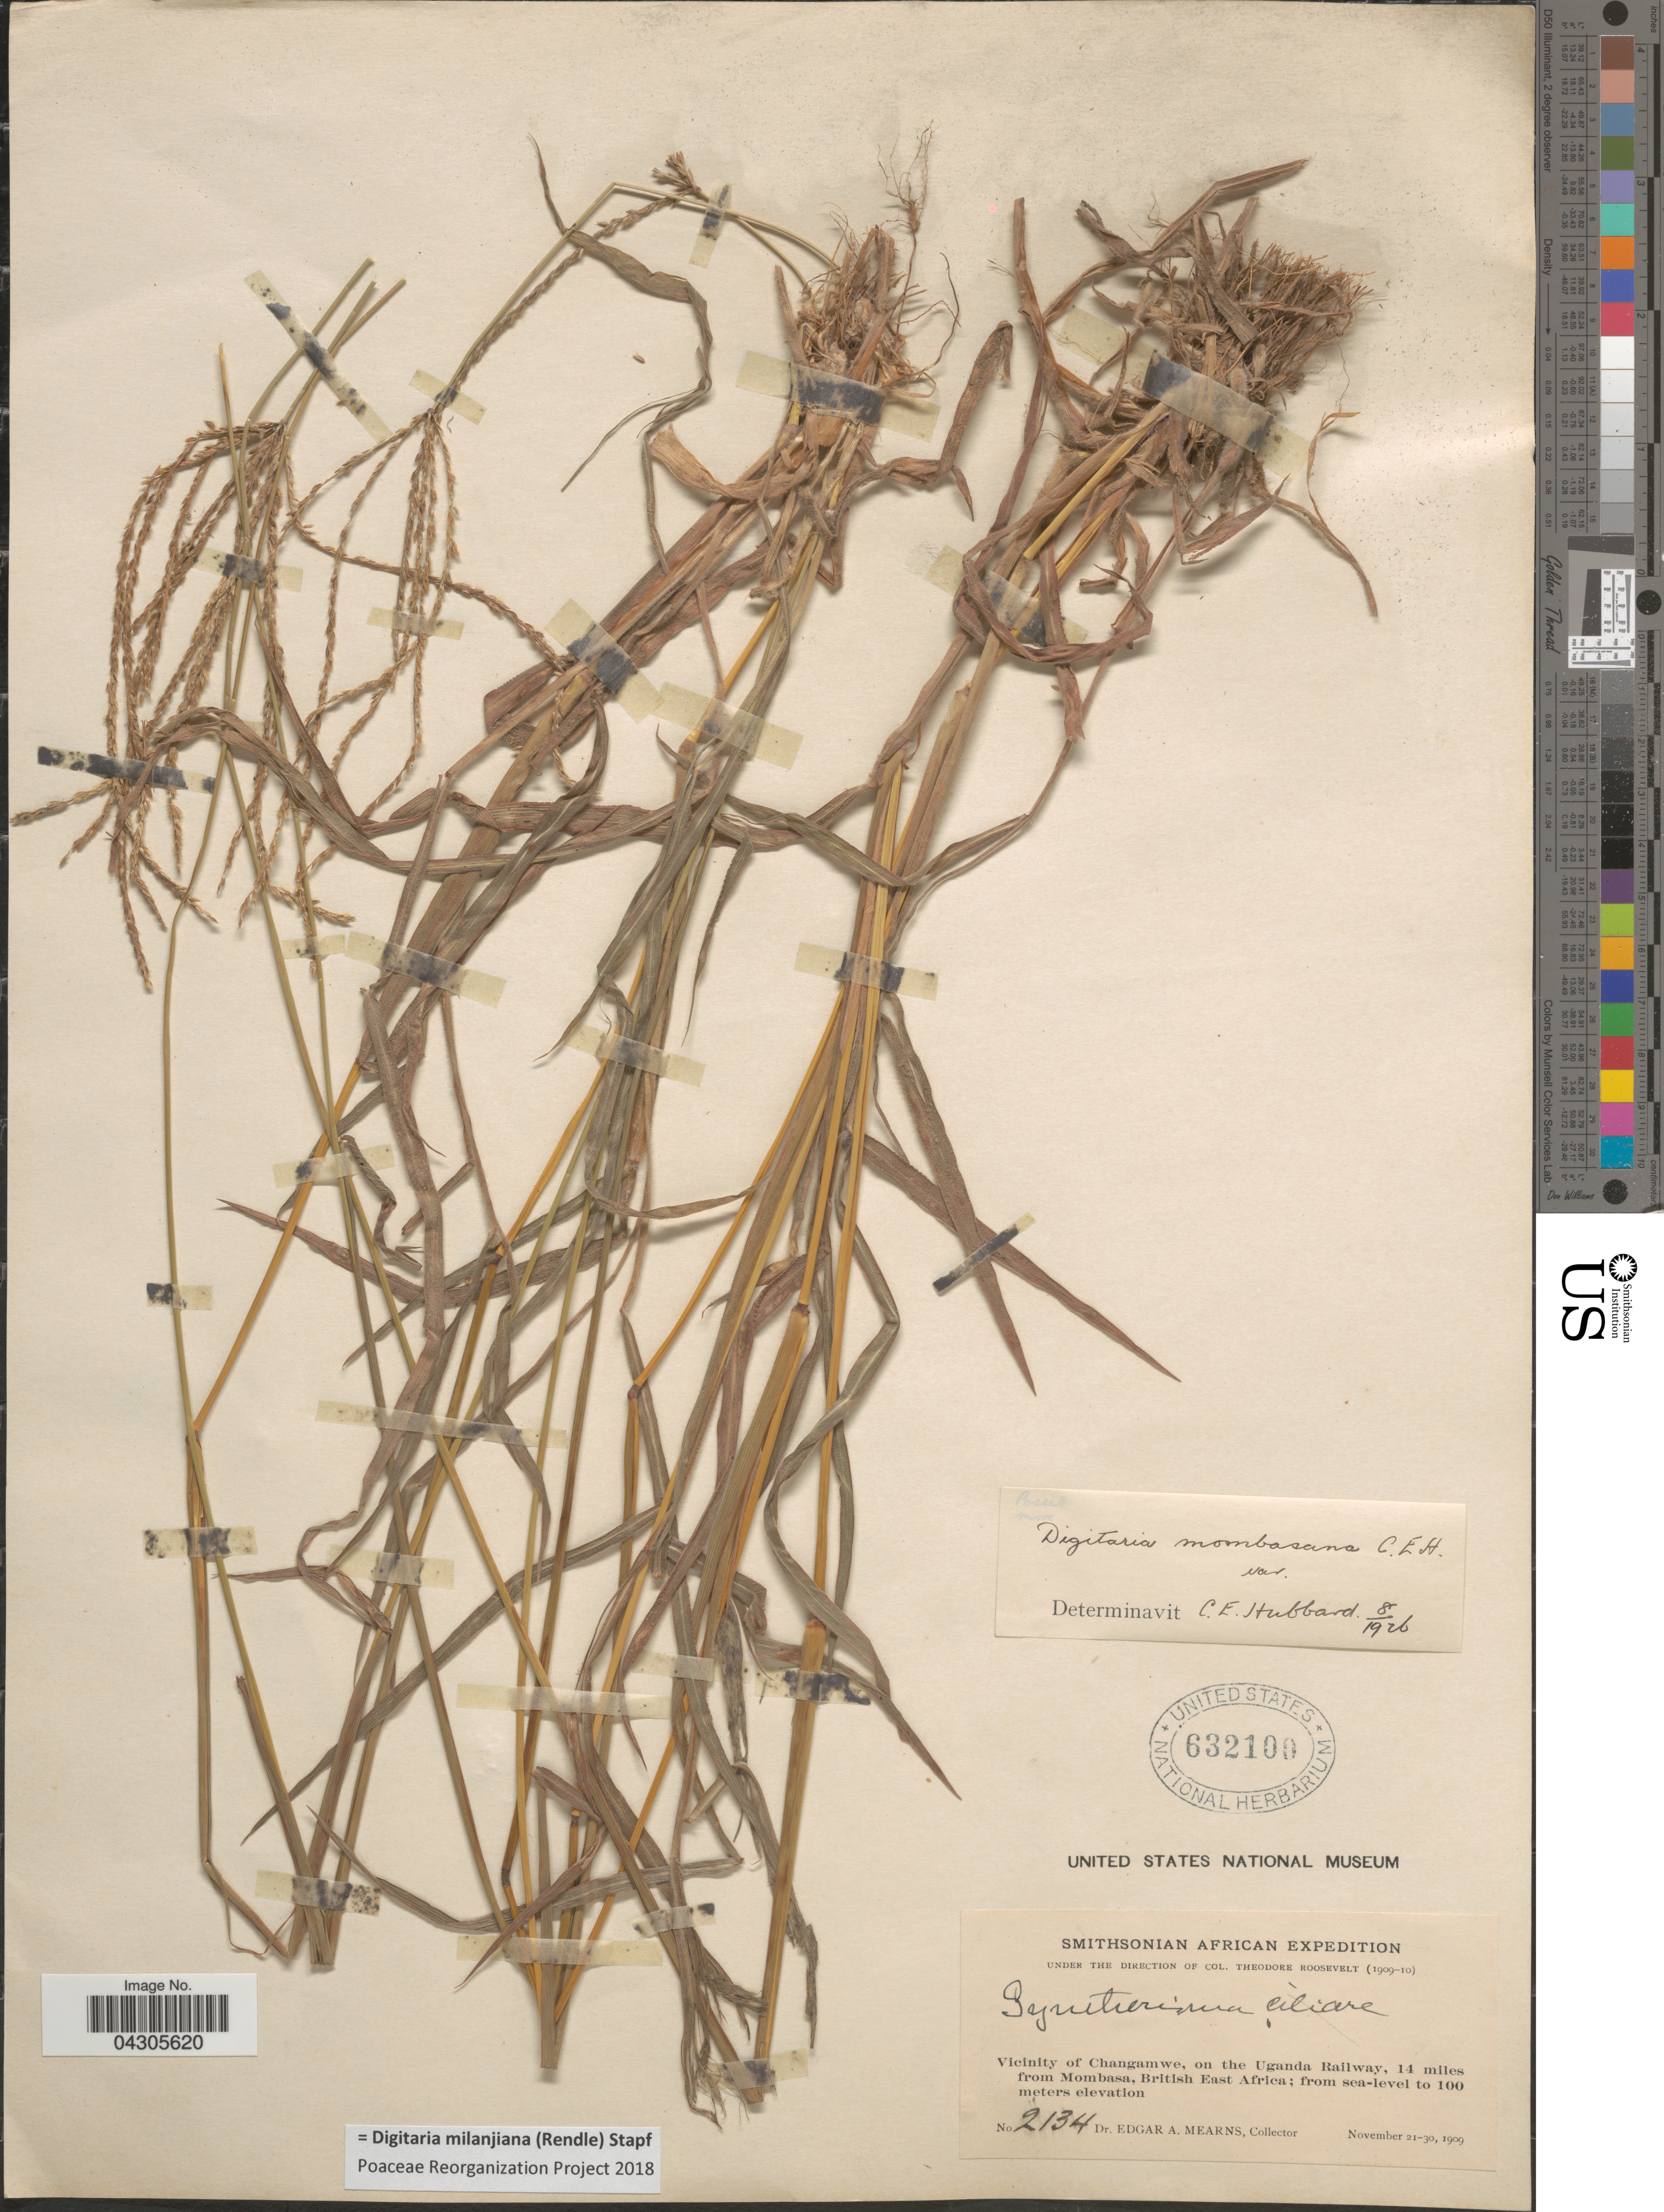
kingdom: Plantae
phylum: Tracheophyta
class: Liliopsida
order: Poales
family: Poaceae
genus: Digitaria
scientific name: Digitaria milanjiana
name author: (Rendle) Stapf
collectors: E. A. Mearns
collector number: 2134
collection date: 1909-11-21/1909-11-30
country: Kenya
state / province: Mombasa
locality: Smithsonian African Expedition. Vicinity of Changamwe, on the Uganda Railway, 14 miles from Mombasa, British East Africa.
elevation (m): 0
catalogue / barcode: US 632100